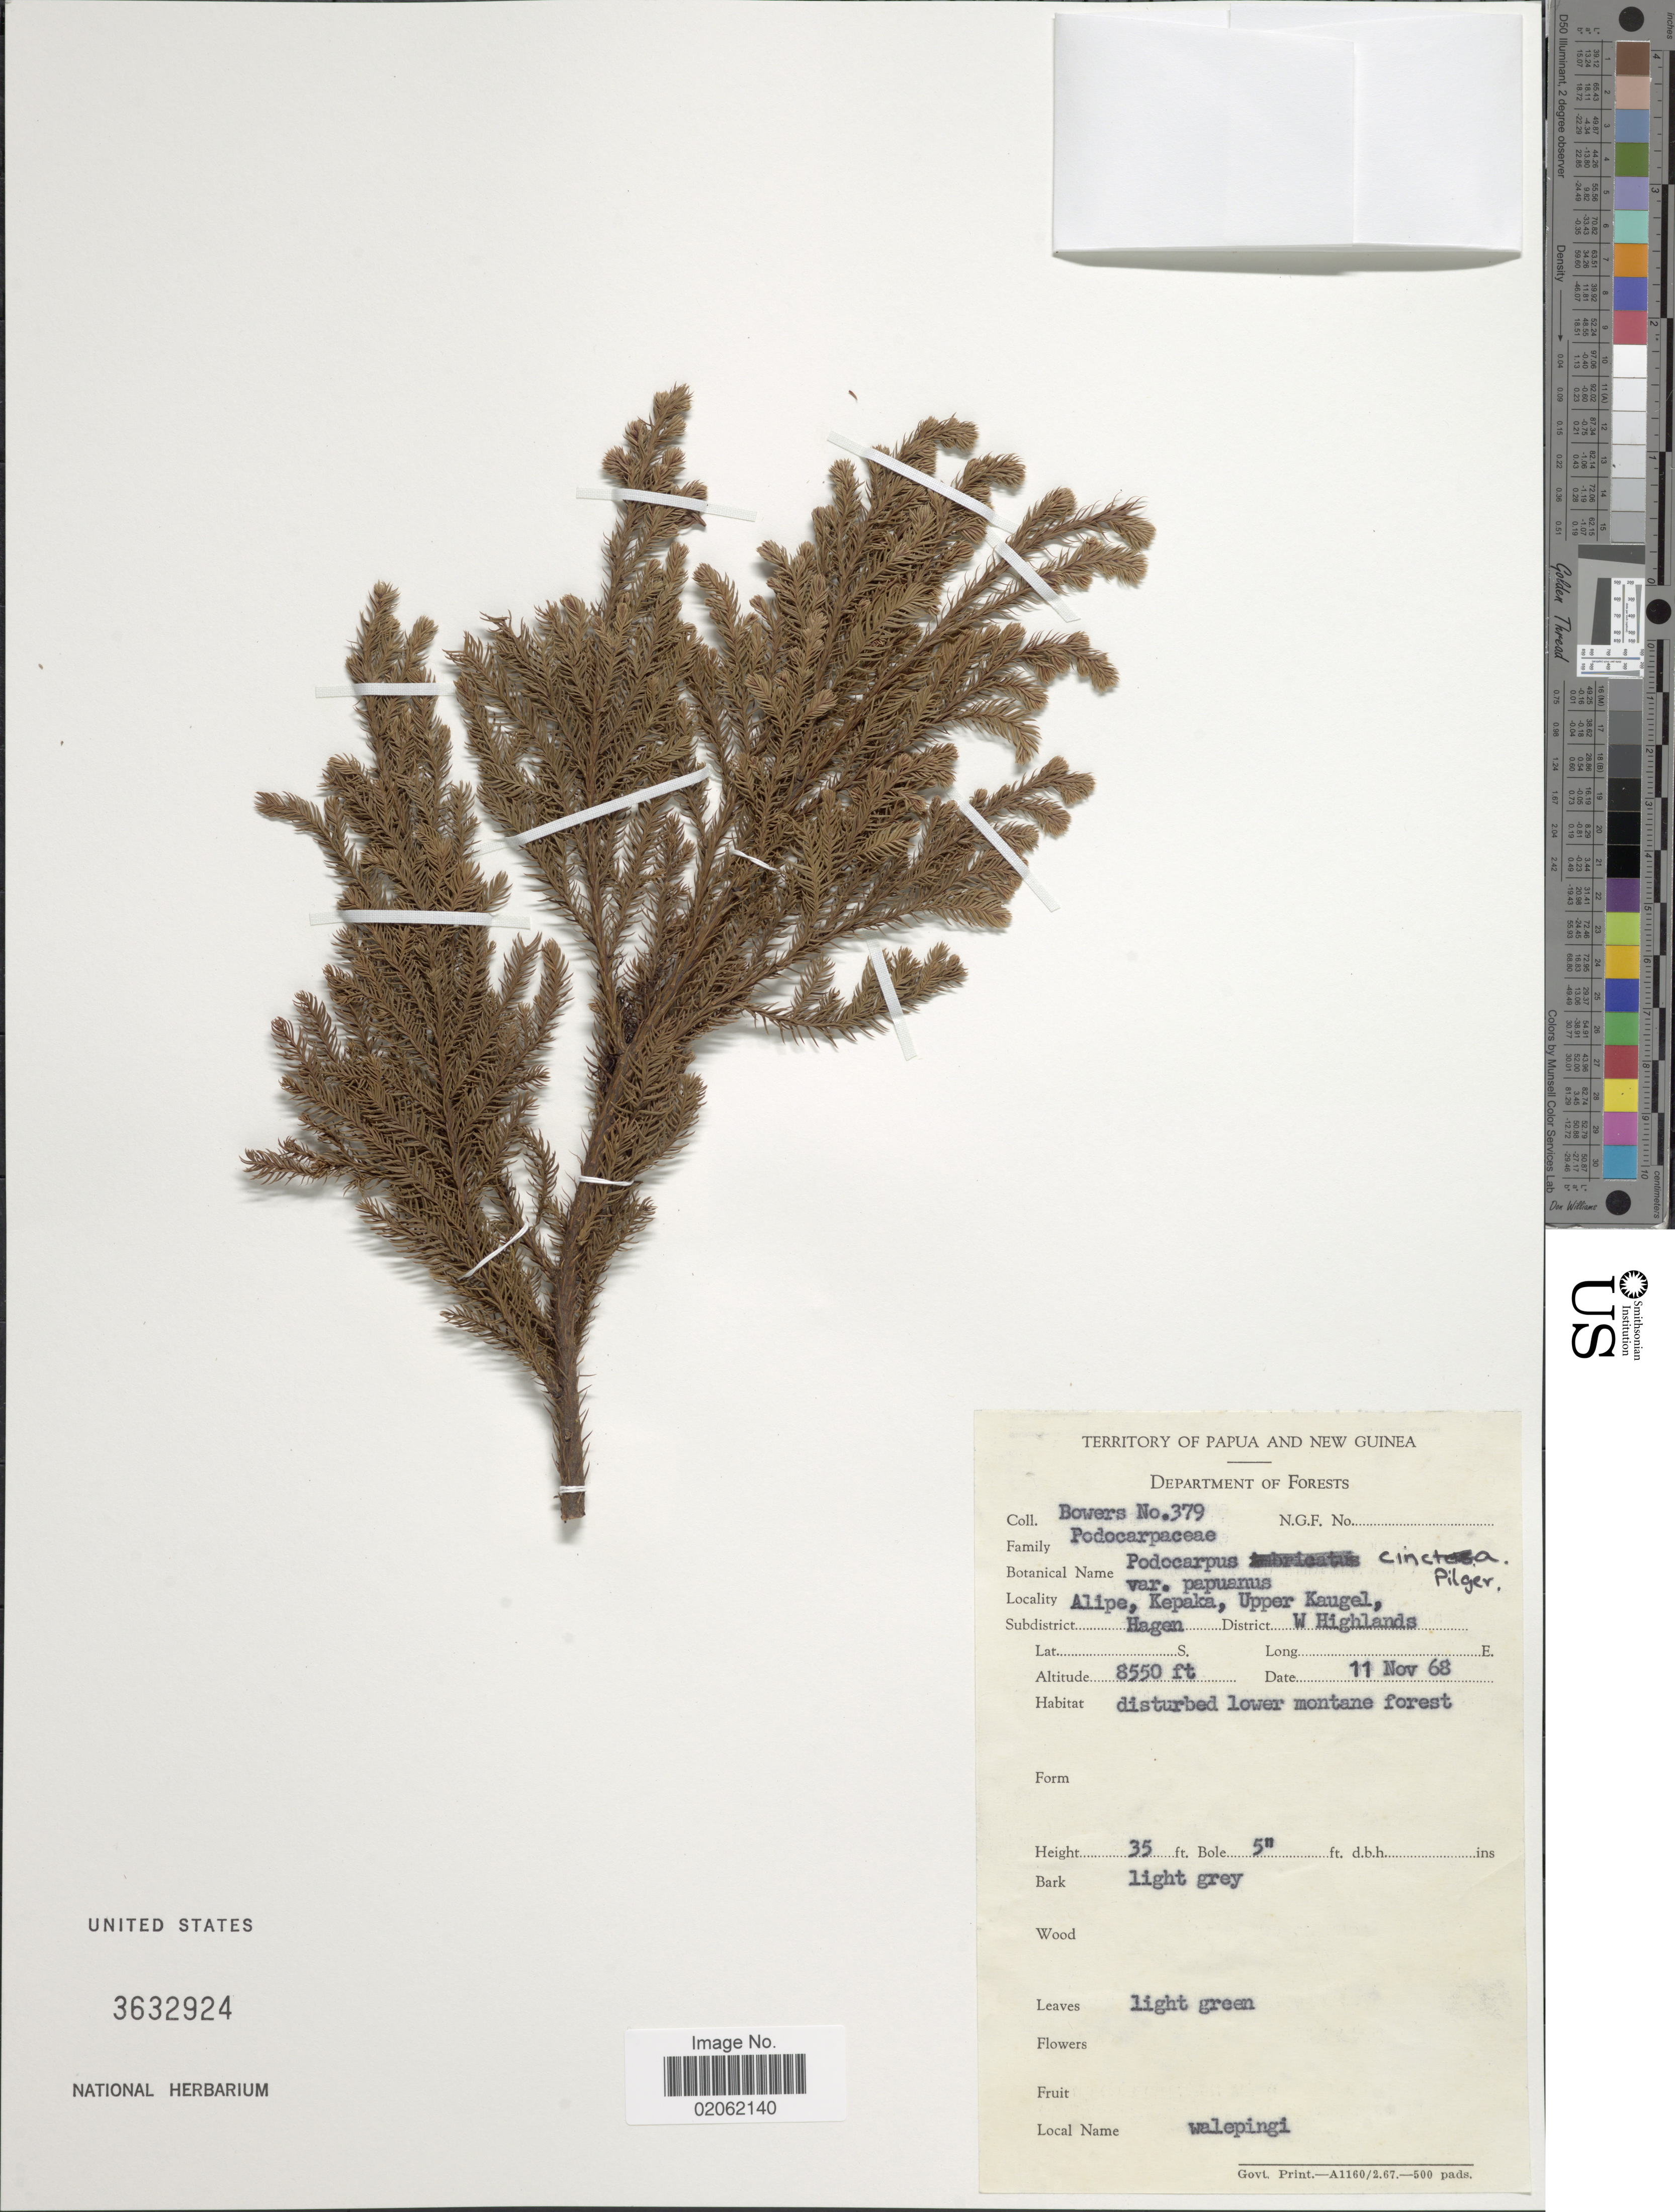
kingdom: Plantae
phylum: Tracheophyta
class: Pinopsida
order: Pinales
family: Podocarpaceae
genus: Dacrycarpus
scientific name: Dacrycarpus cinctus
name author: (Pilg.) de Laub.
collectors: -. Bowers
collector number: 379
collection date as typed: Transcribed d/m/y: 11/11/68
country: Papua New Guinea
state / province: Western Highlands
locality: Alipe, Kepaka, Upper Kaugel, Subdistrict Hagen, District W Highlands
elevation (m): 2606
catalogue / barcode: US 3632924